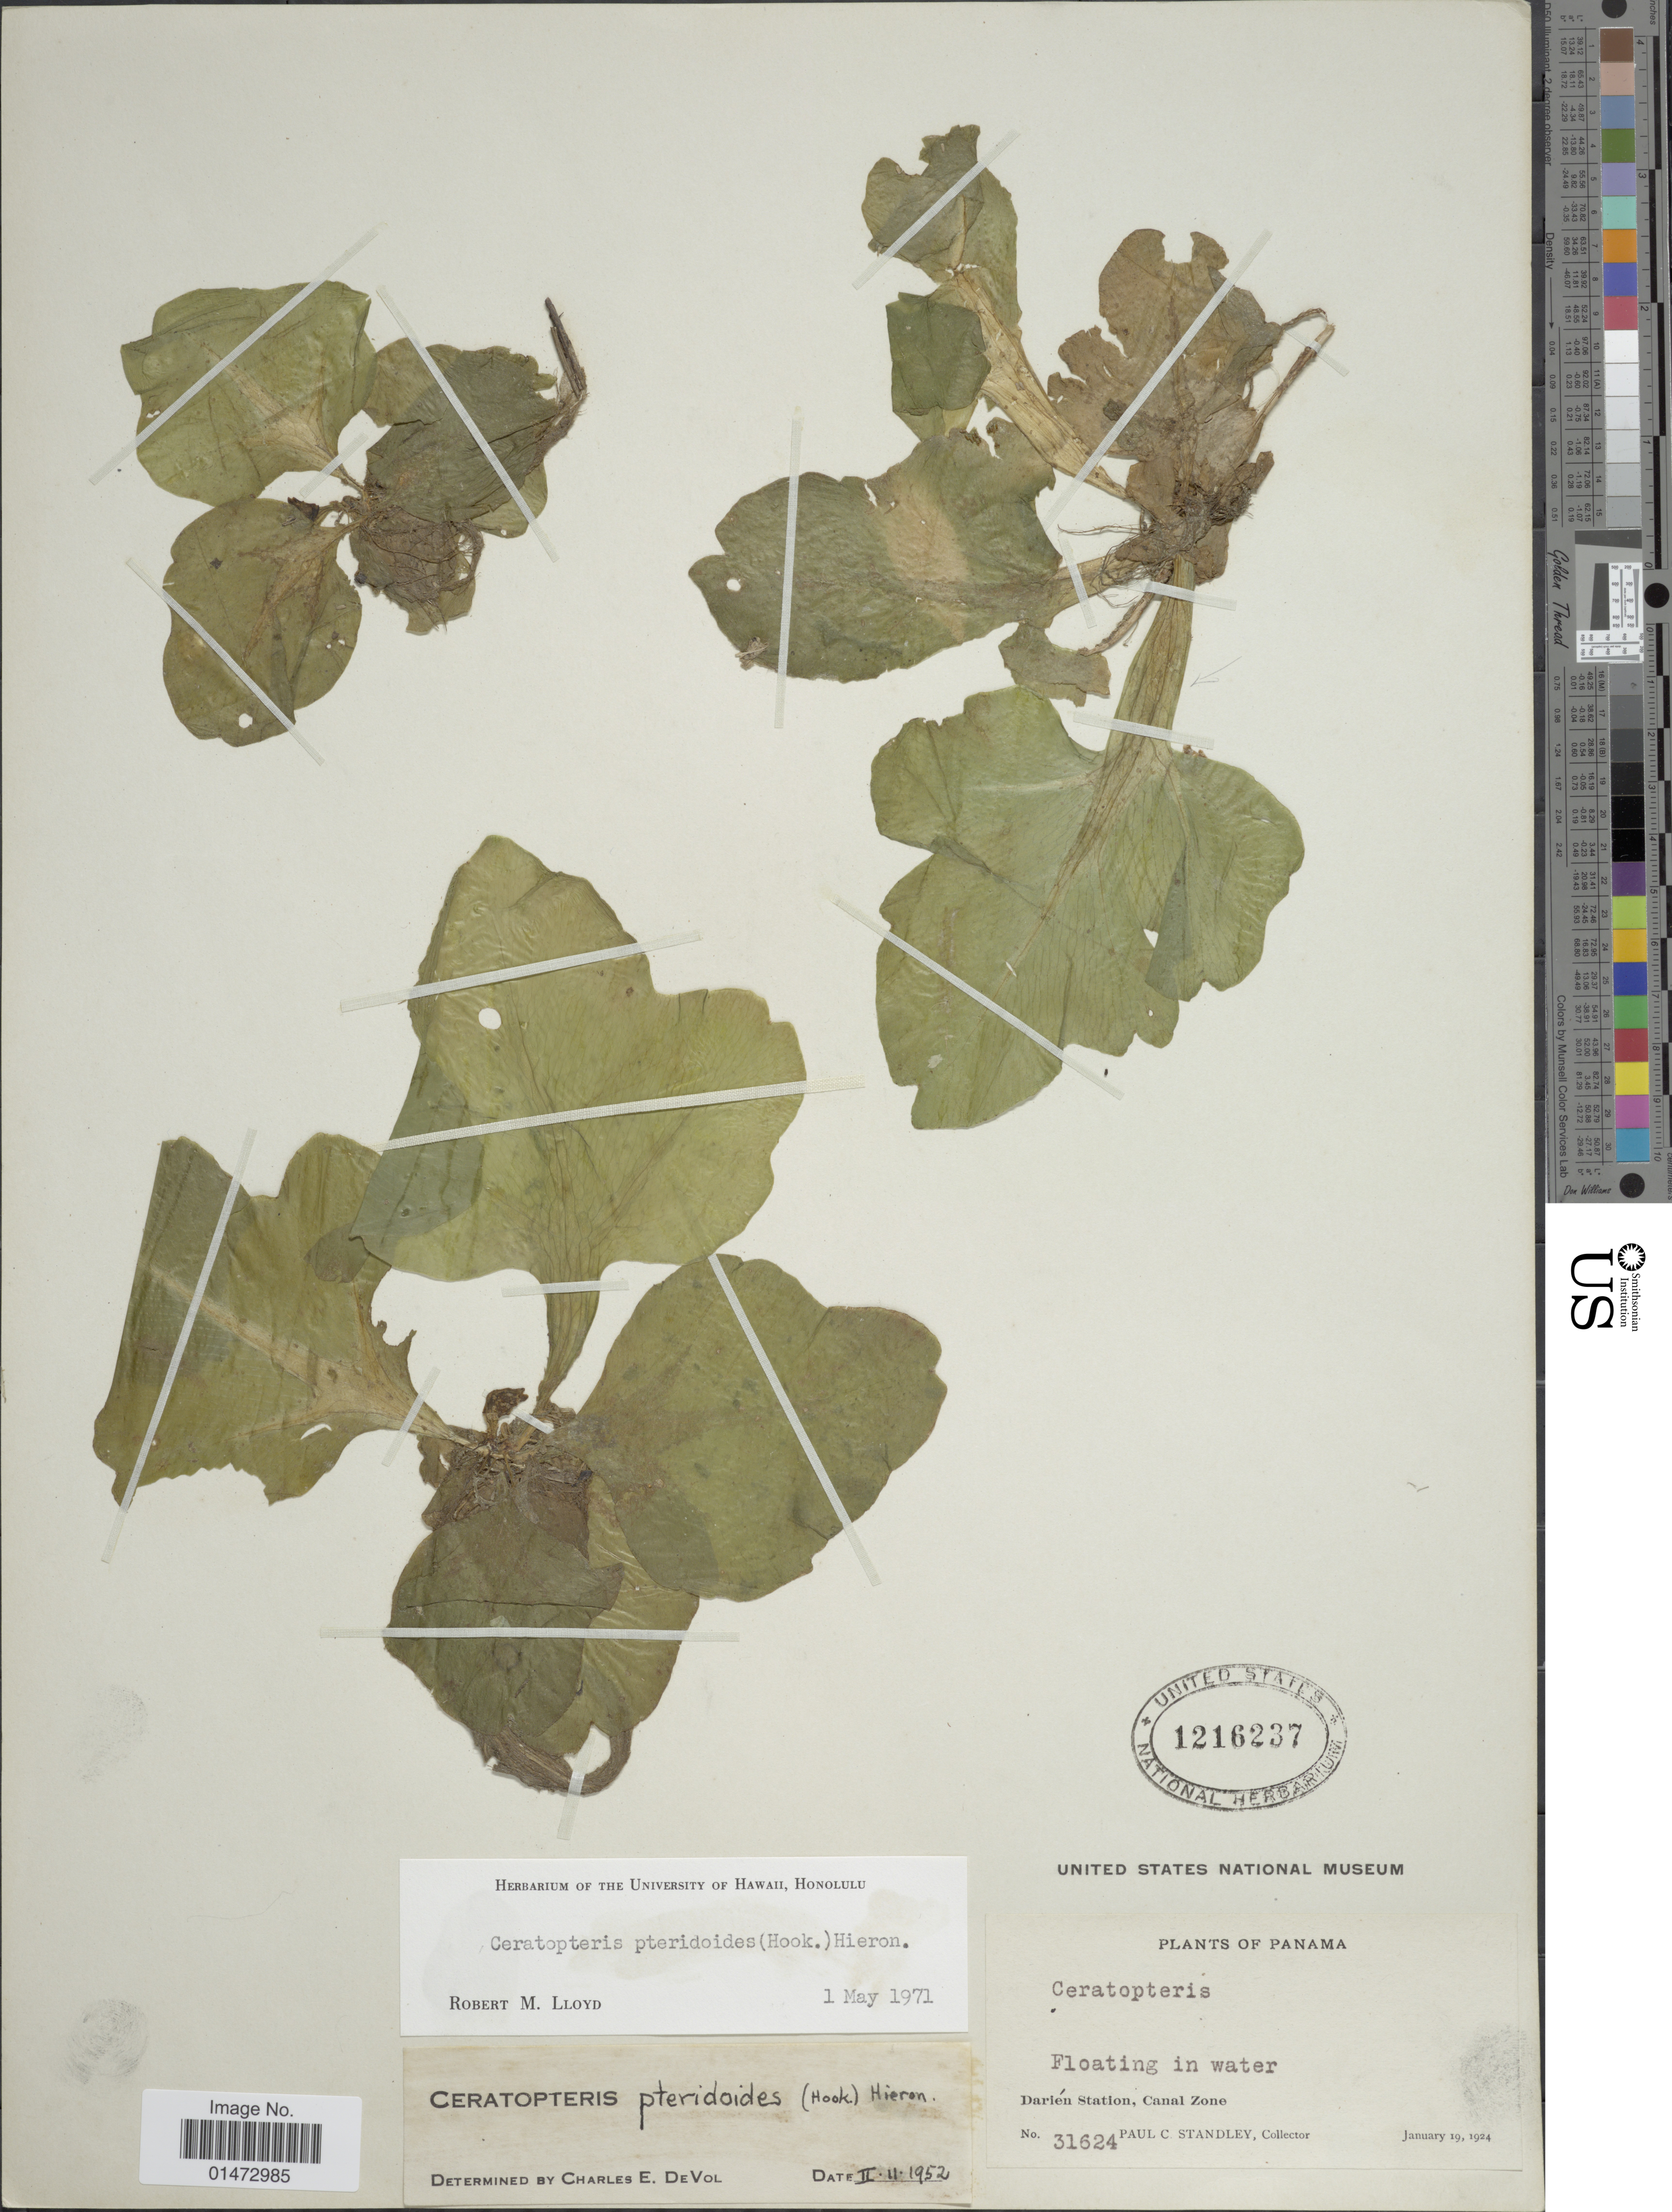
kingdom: Plantae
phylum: Tracheophyta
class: Polypodiopsida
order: Polypodiales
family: Pteridaceae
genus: Ceratopteris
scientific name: Ceratopteris pteridioides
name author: (Hook.) Hieron.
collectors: P. C. Standley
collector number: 31624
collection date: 1924-01-19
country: Panama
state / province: Colón / Panamá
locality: Darién Station, Canal Zone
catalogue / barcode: US 1216237